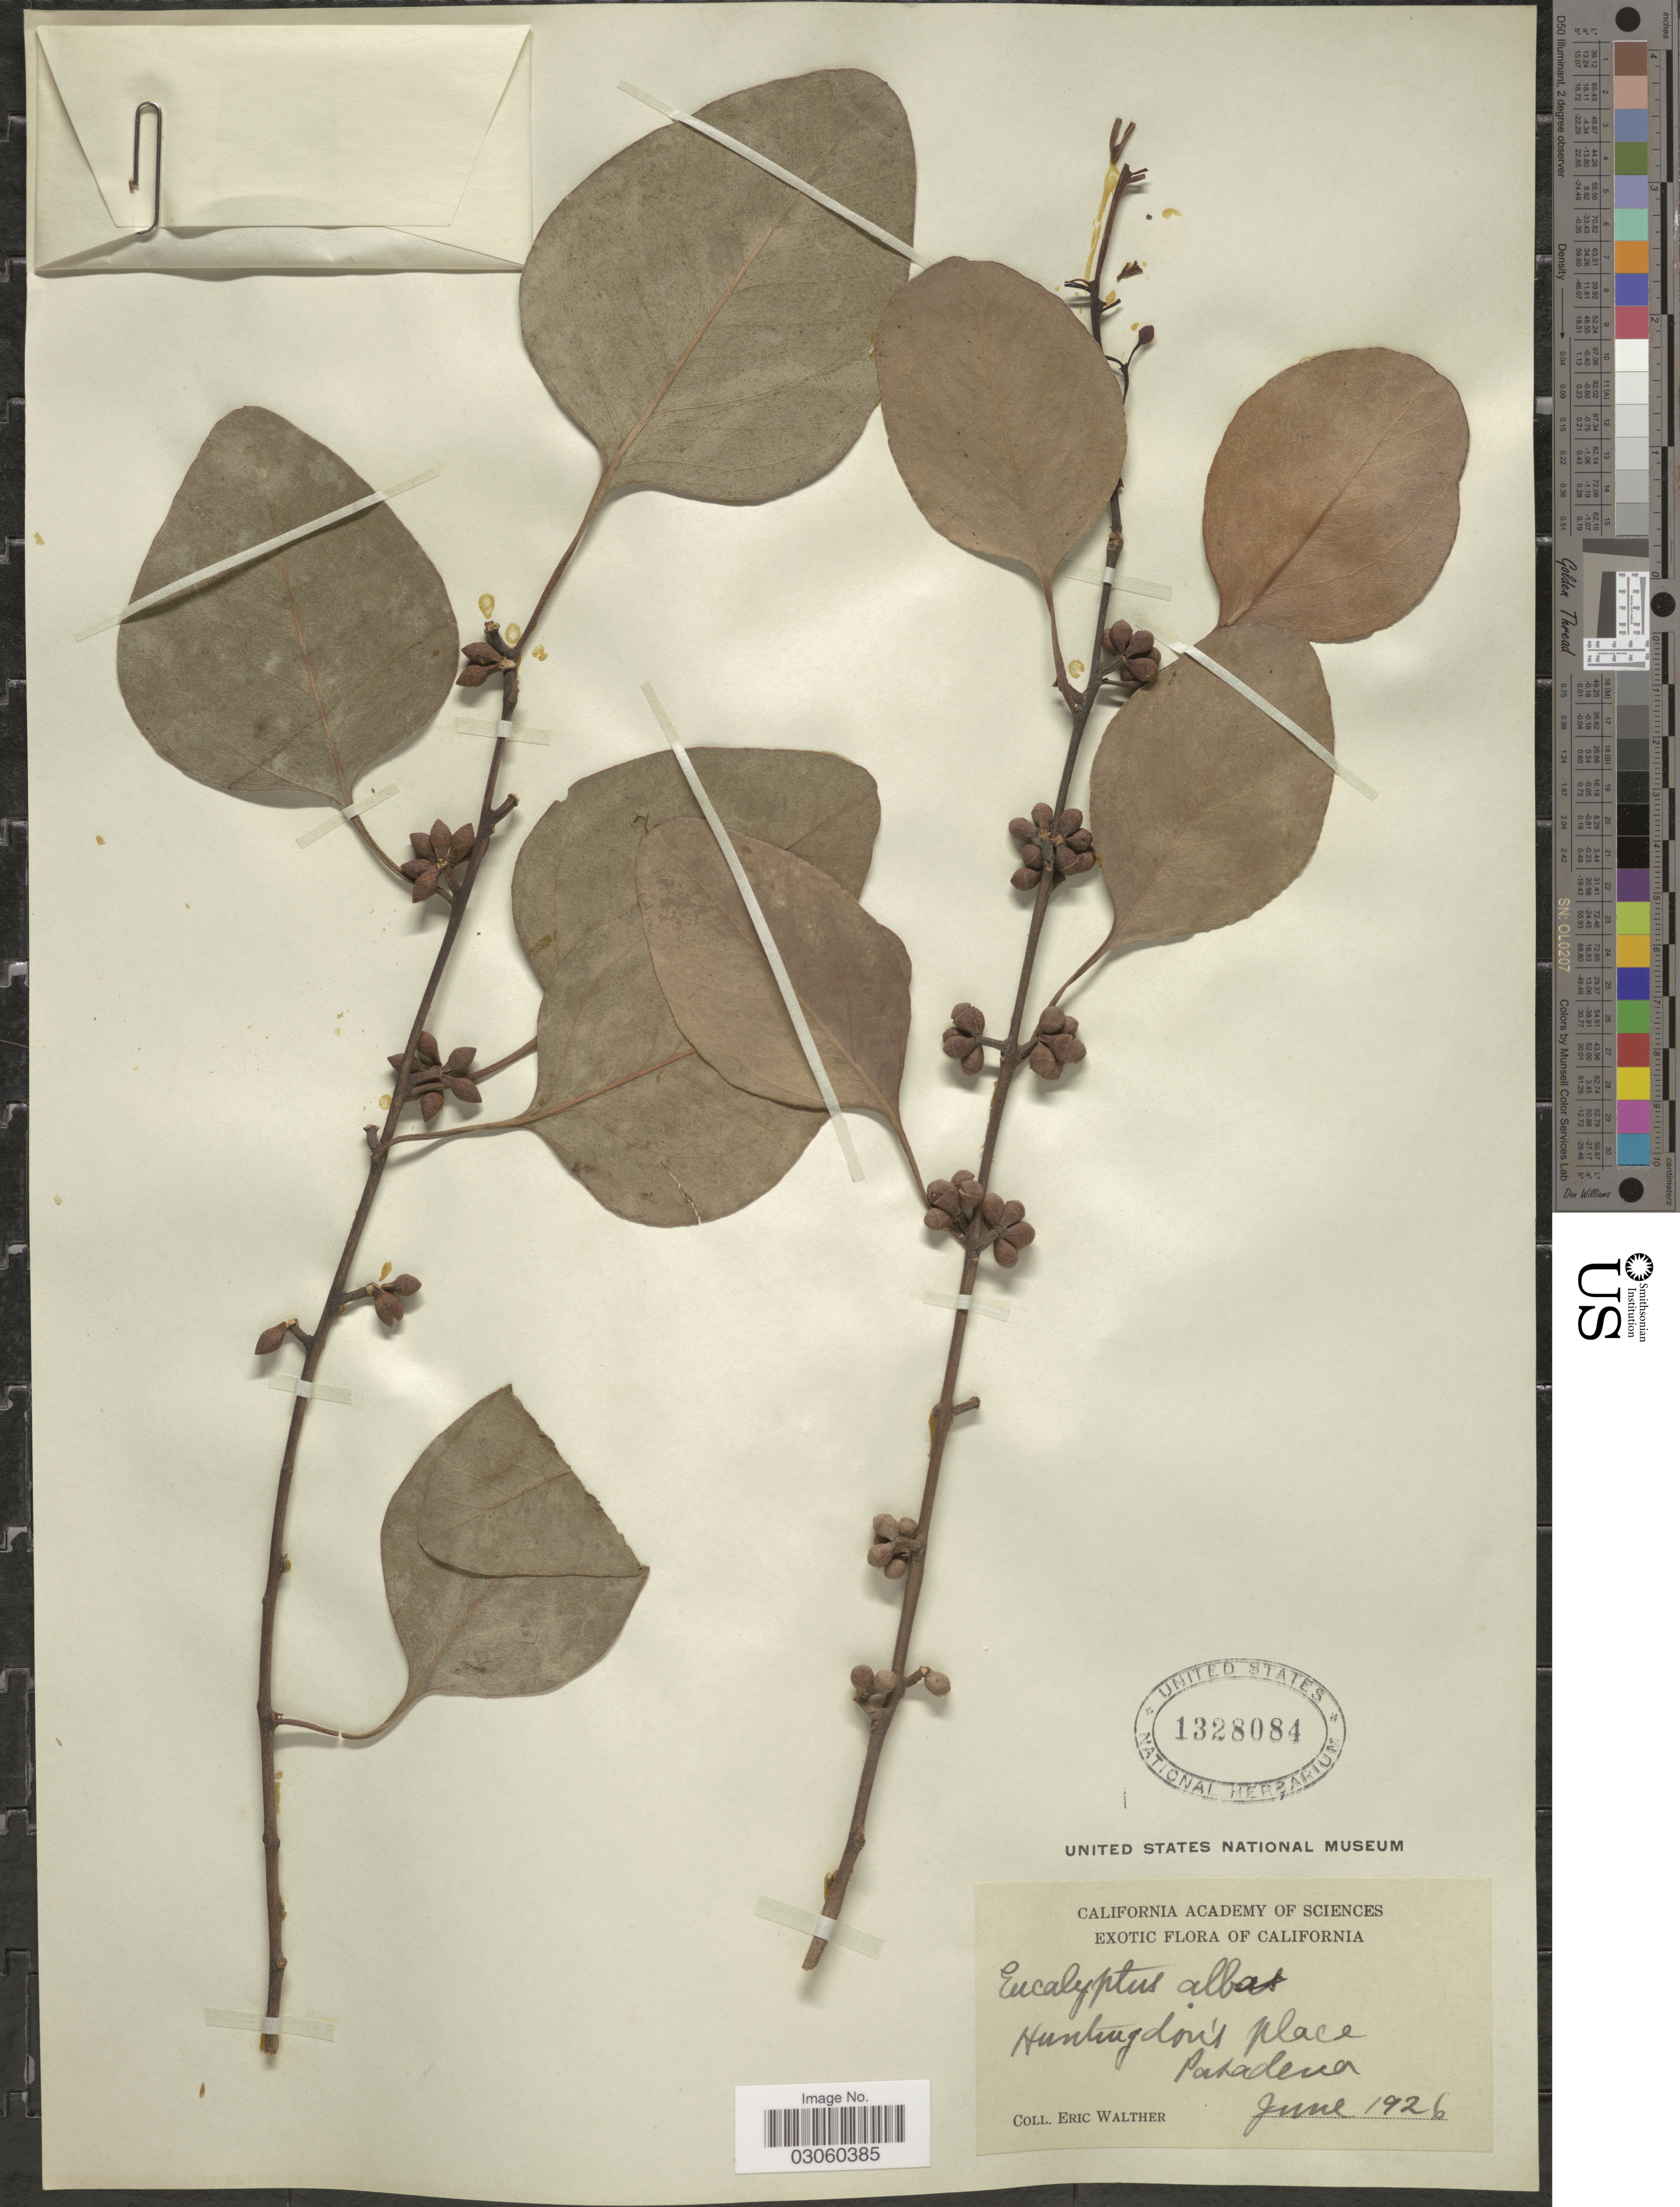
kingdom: Plantae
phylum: Tracheophyta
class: Magnoliopsida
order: Myrtales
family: Myrtaceae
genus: Eucalyptus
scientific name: Eucalyptus alba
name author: Reinw.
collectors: E. Walther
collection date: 1926-06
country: United States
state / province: California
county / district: Los Angeles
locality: Huntingdon's place, Pasadena.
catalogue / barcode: US 1328084